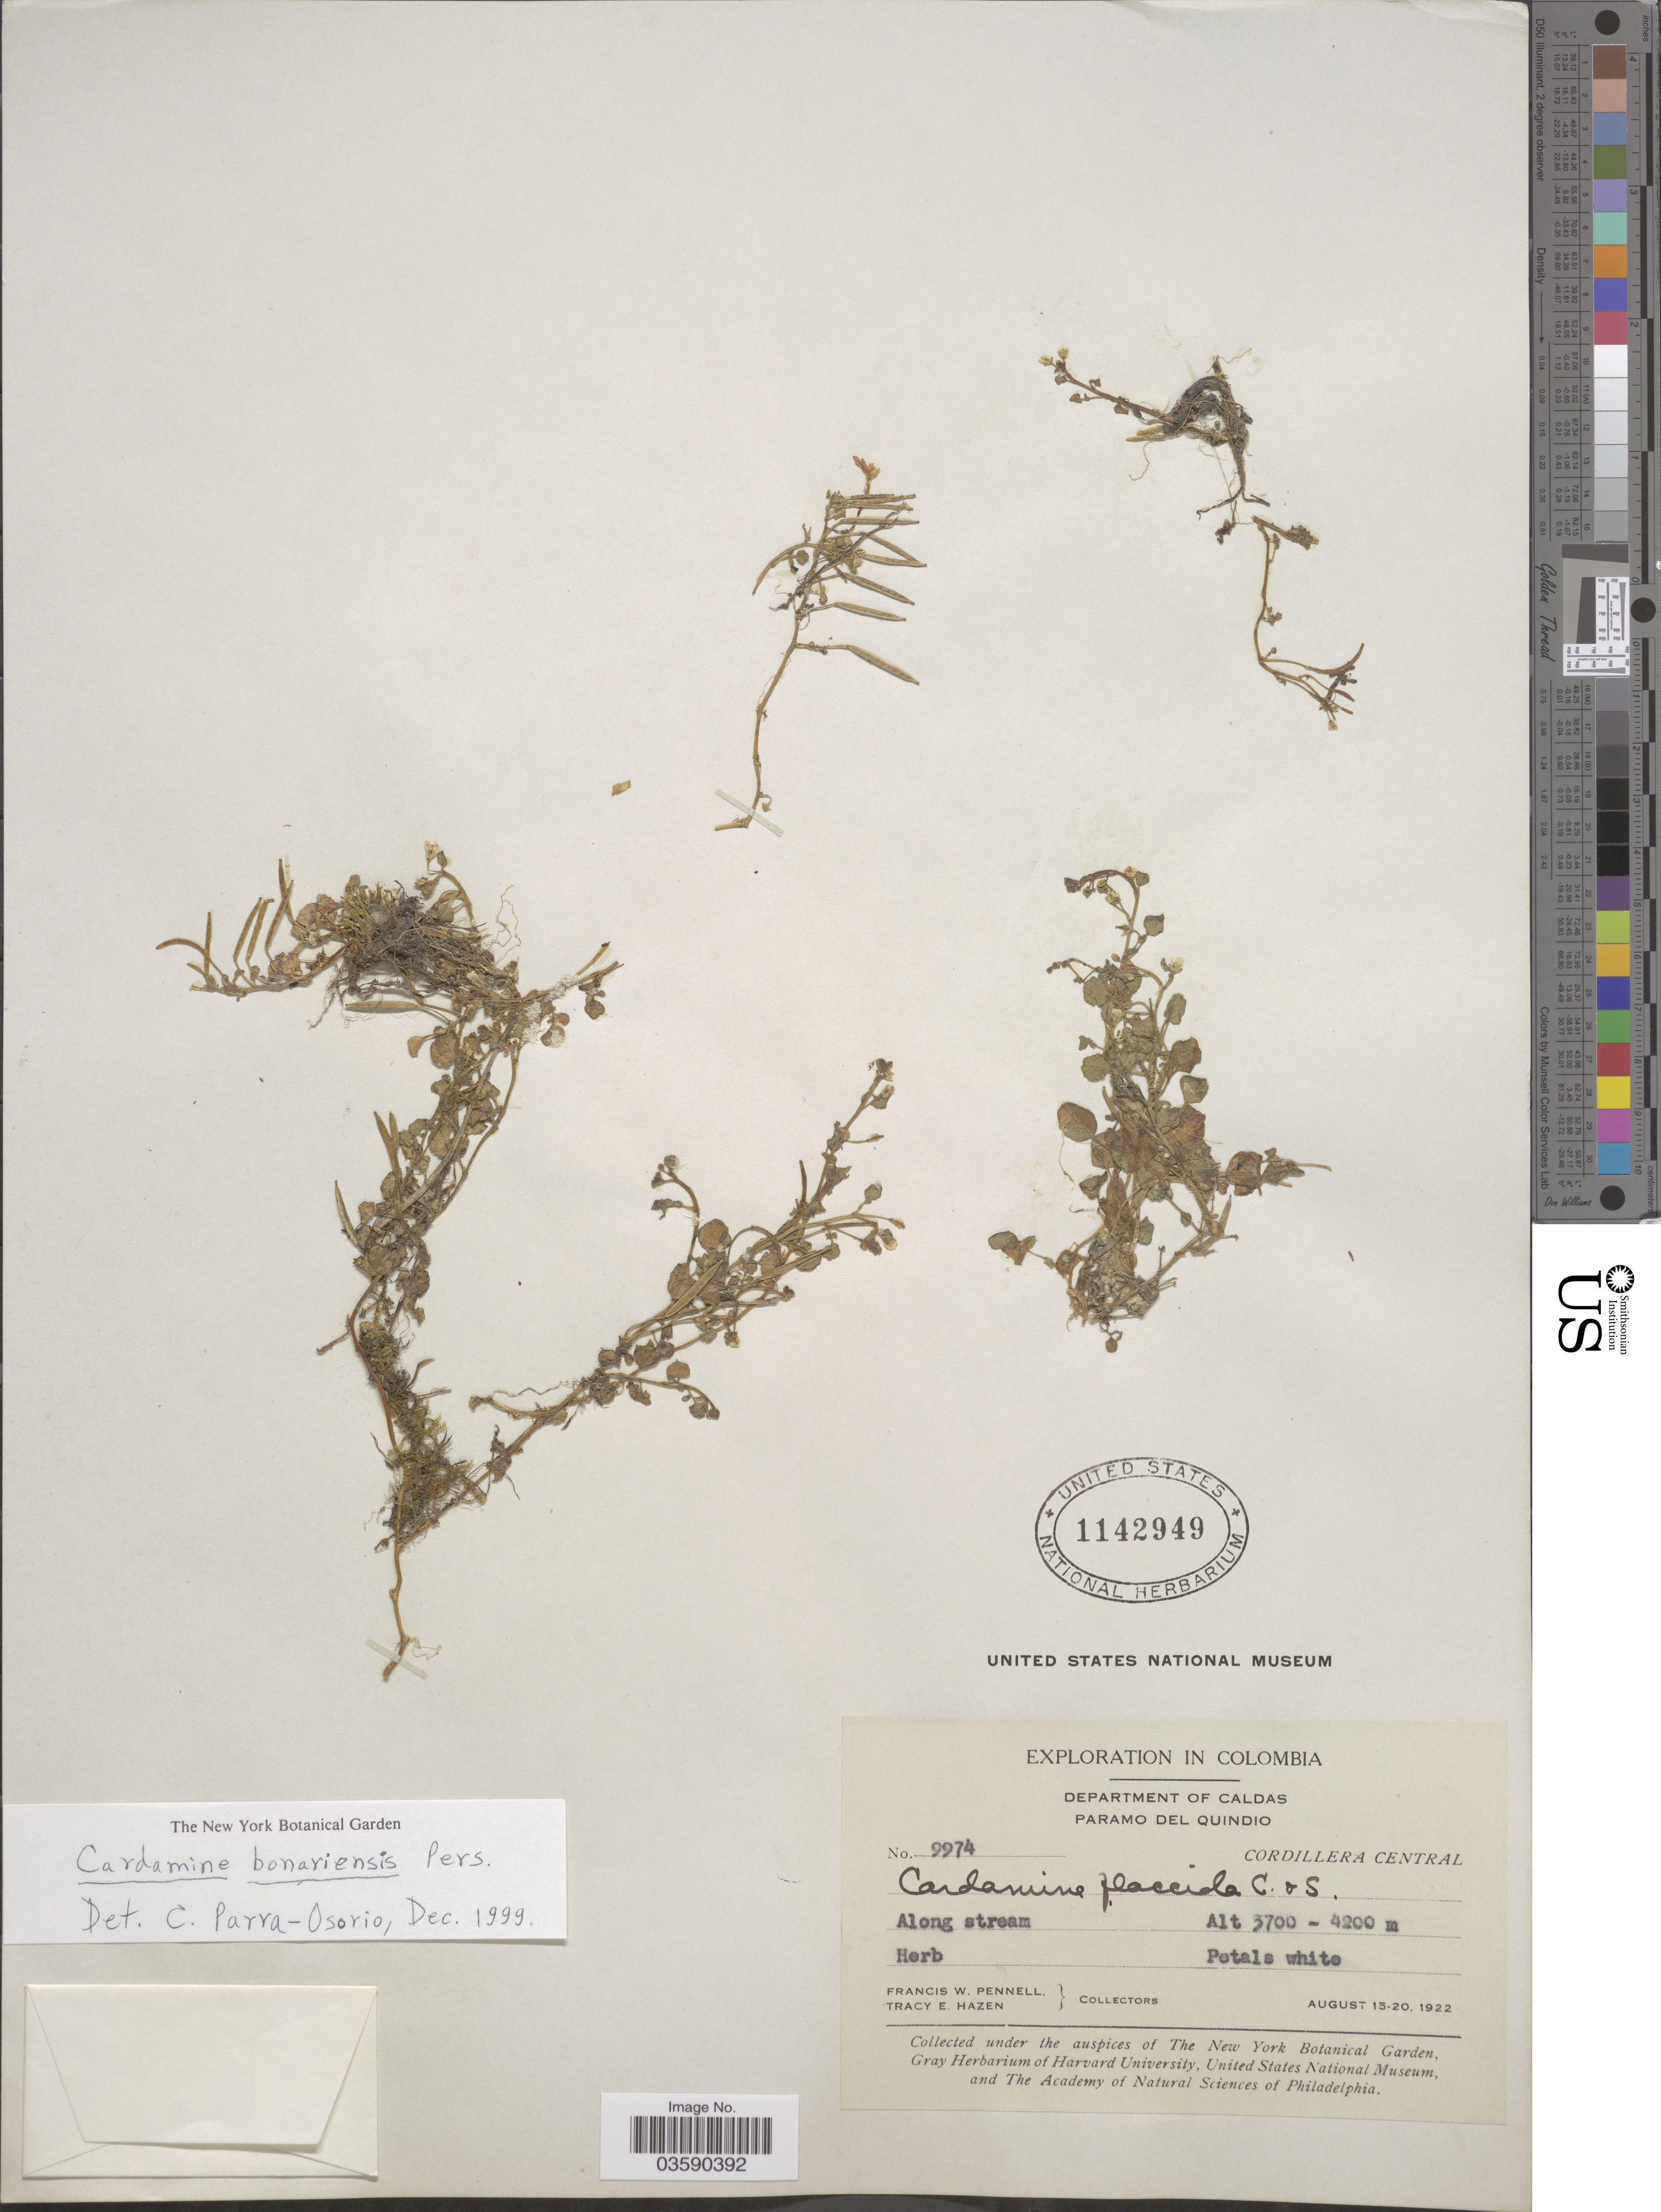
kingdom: Plantae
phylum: Tracheophyta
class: Magnoliopsida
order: Brassicales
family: Brassicaceae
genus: Cardamine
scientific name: Cardamine bonariensis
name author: Pers.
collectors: F. W. Pennell & T. E. Hazen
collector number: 9974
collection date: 1922-08-15/1922-08-20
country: Colombia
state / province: Caldas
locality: Department of Caldas. Paramo del Quindio; Cordillera Central.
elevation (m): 3700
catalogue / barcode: US 1142949